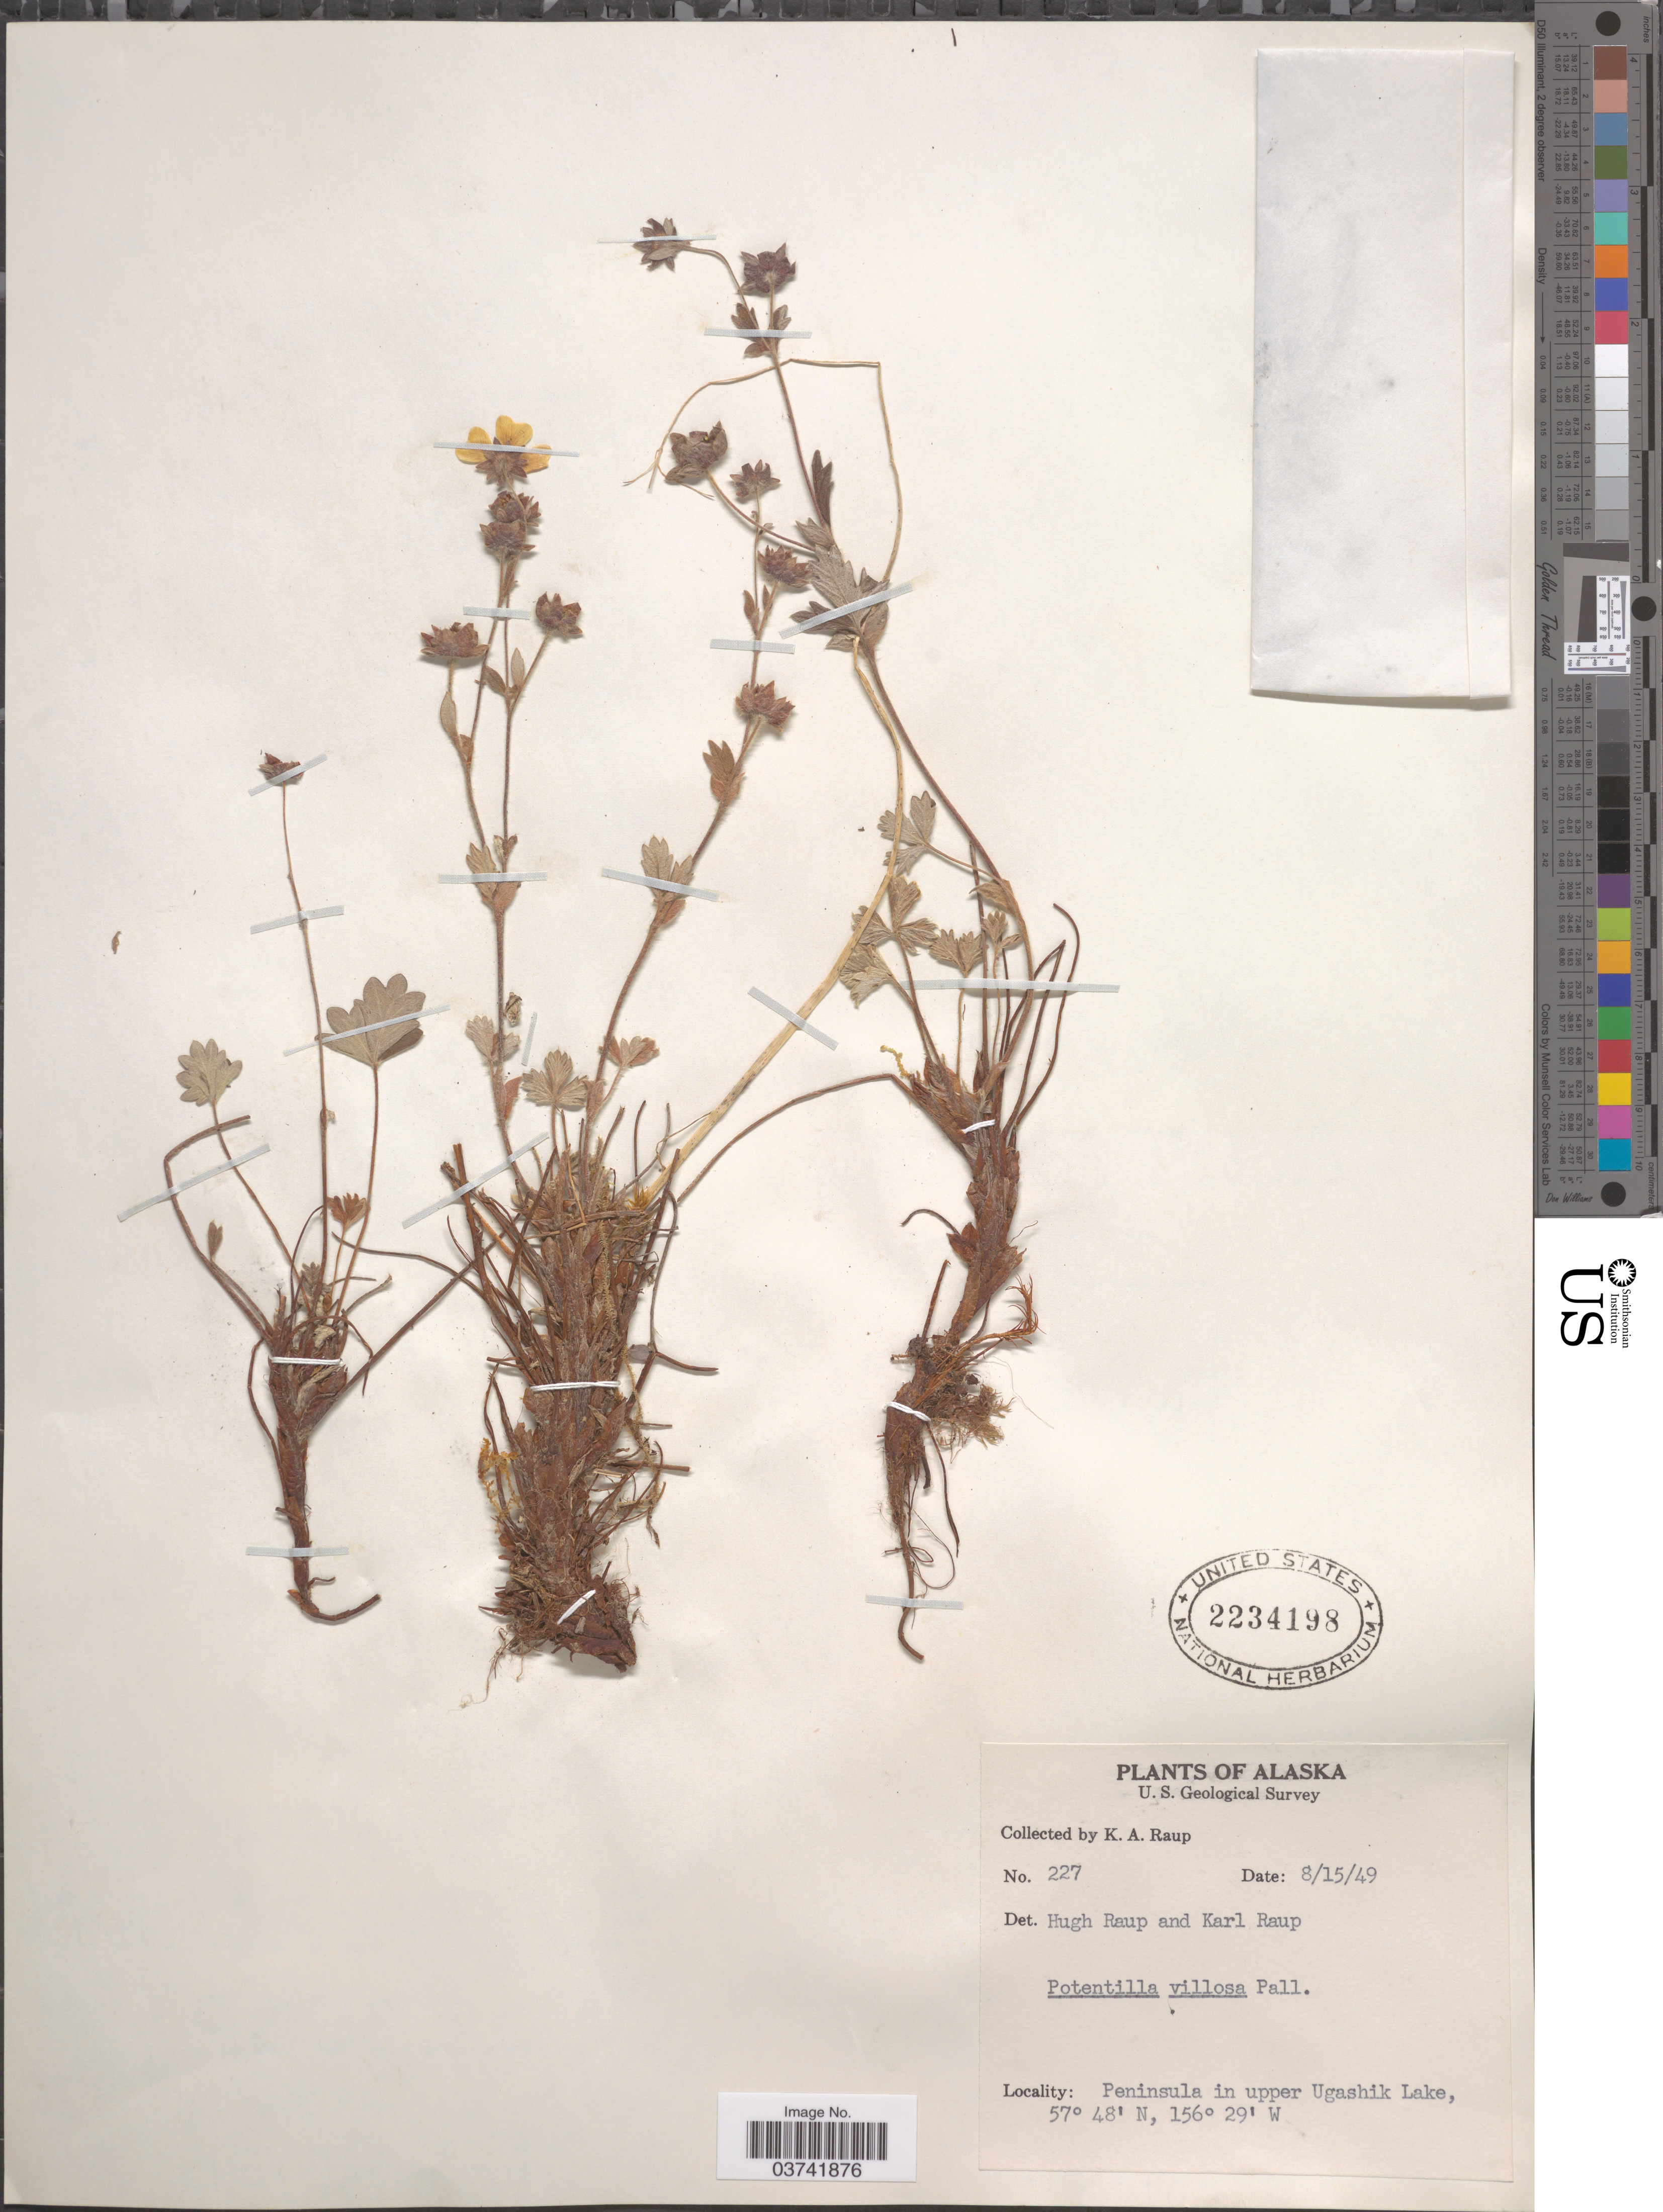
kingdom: Plantae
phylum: Tracheophyta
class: Magnoliopsida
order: Rosales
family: Rosaceae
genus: Potentilla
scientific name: Potentilla villosa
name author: Pall. ex Pursh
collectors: K. Raup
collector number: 227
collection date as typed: Transcribed d/m/y: 15/8/49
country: United States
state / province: Alaska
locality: Peninsula in upper Ugashik Lake.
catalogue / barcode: US 2234198